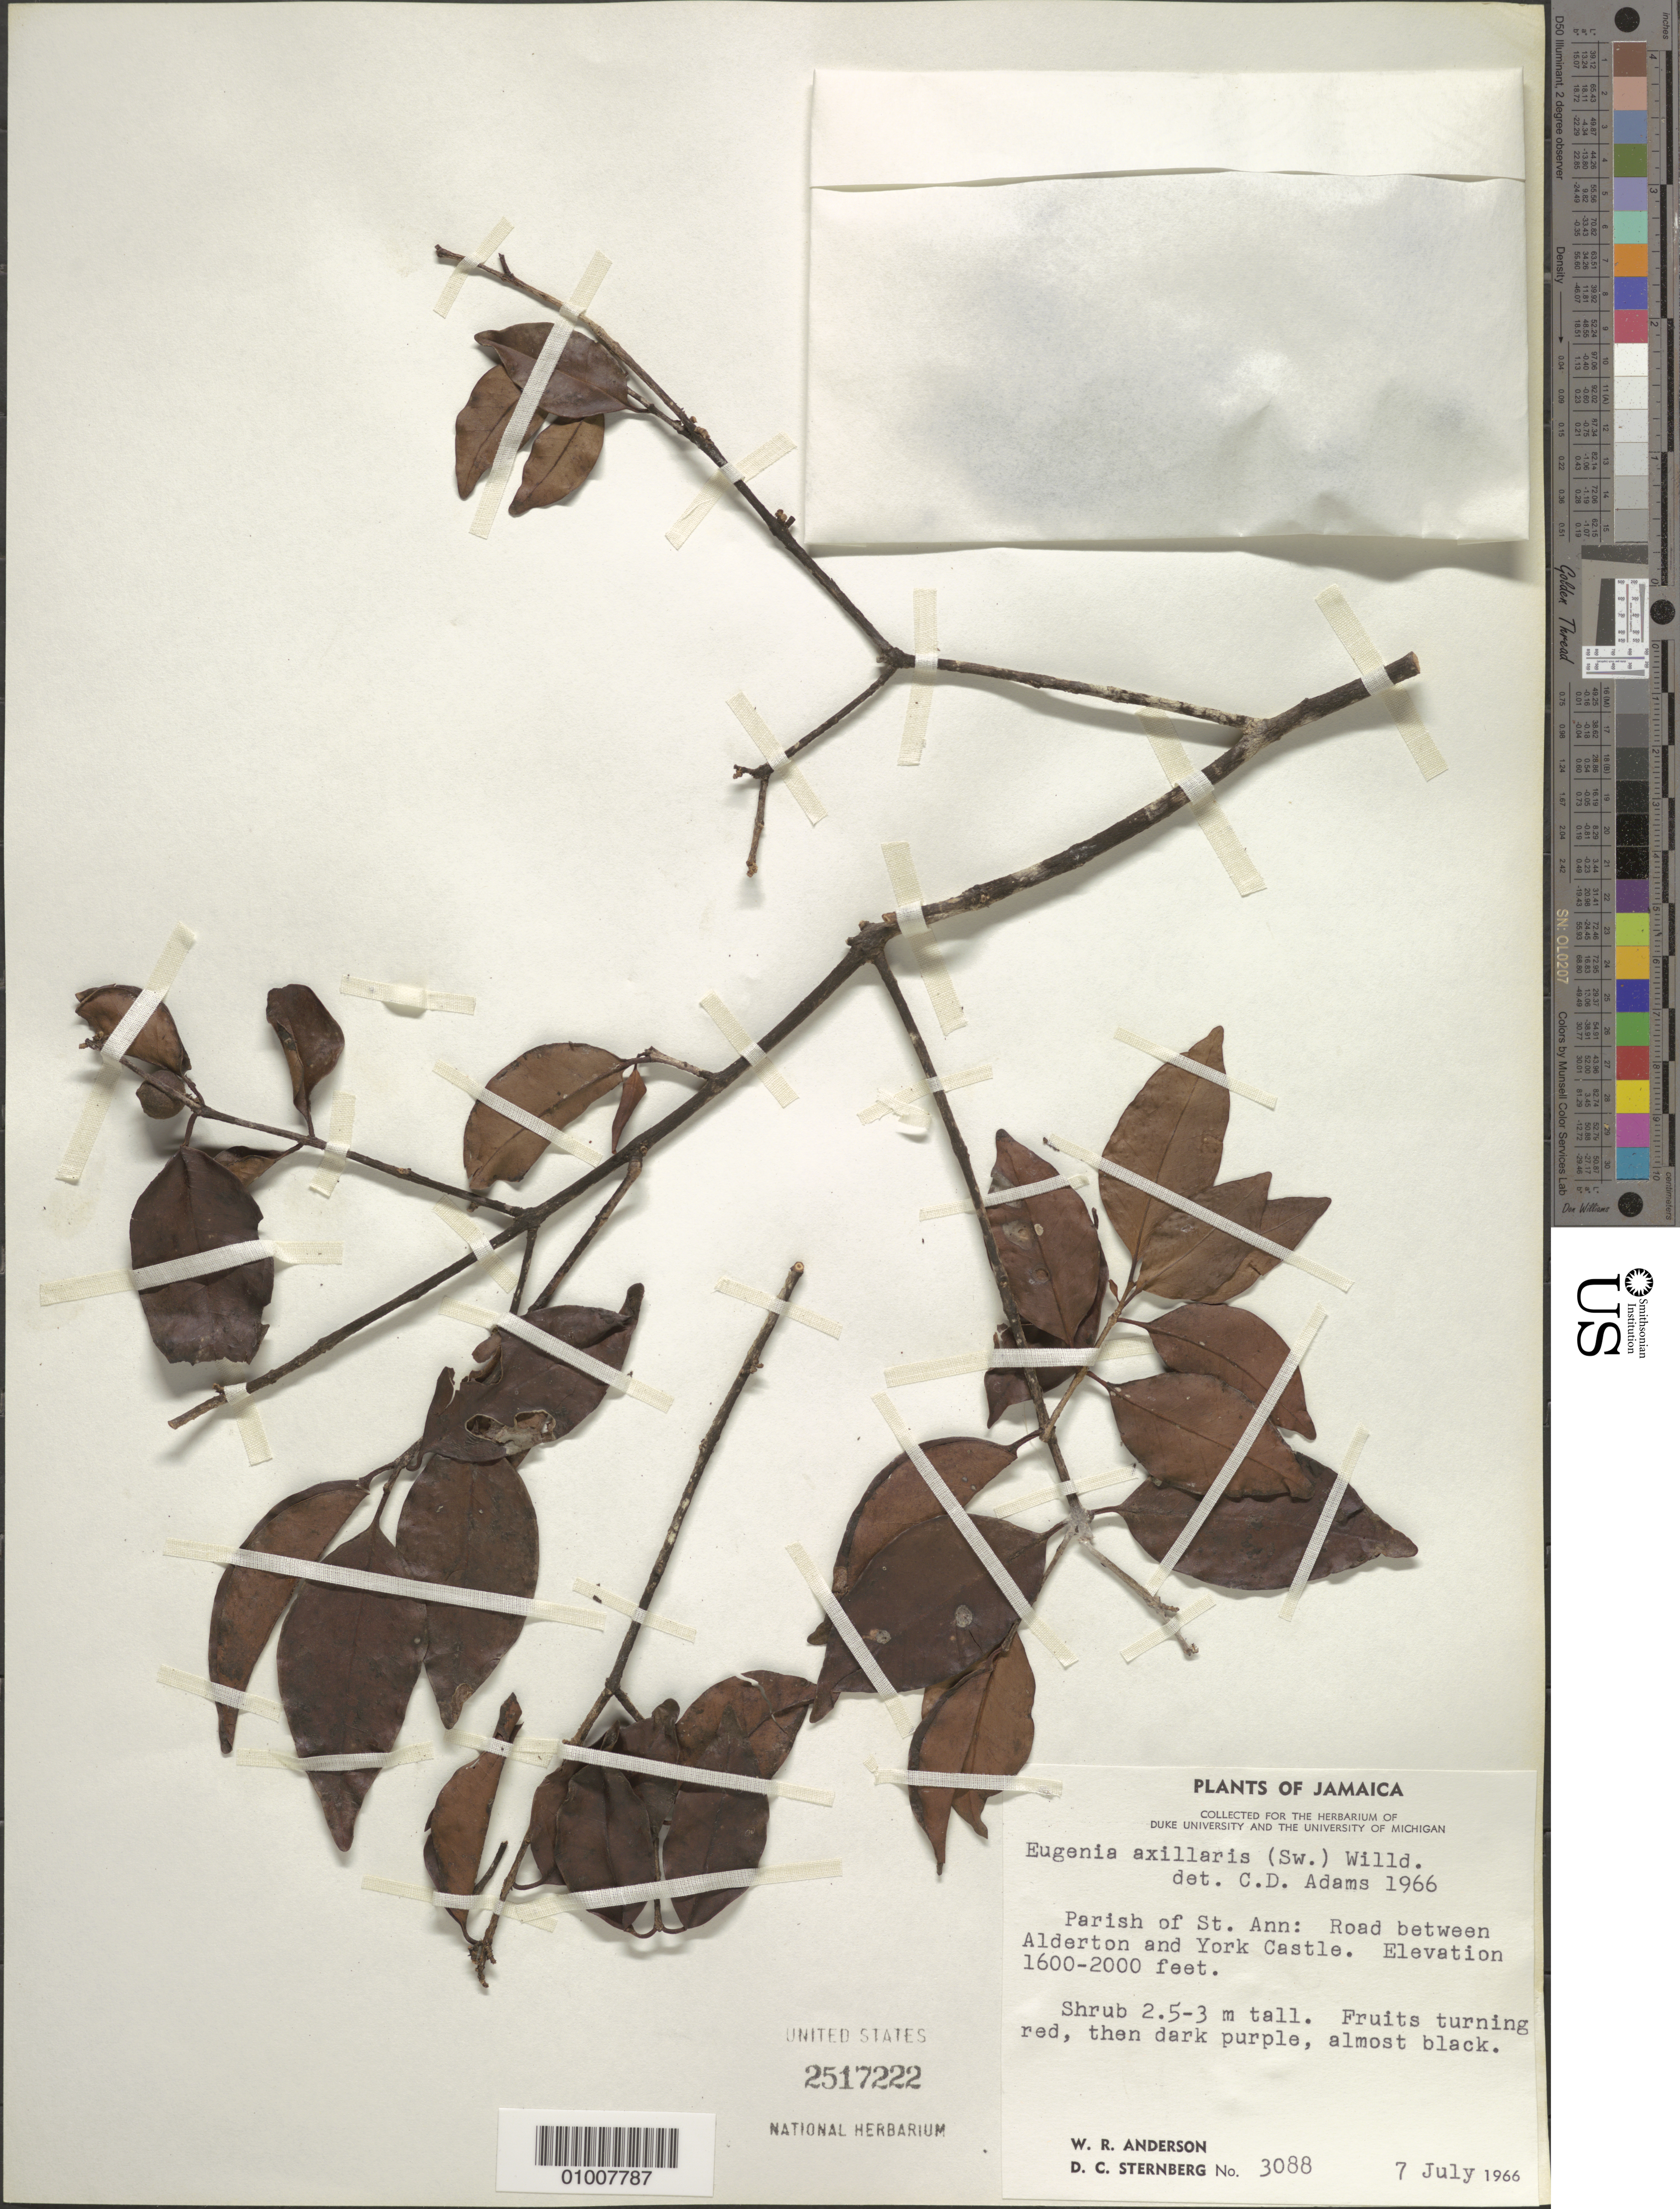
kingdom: Plantae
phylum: Tracheophyta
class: Magnoliopsida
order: Myrtales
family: Myrtaceae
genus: Eugenia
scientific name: Eugenia axillaris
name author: (Sw.) Willd.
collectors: W. R. Anderson & D. Sternberg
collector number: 3088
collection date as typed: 07 Jul 1966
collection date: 1966-07-07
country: Jamaica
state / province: Saint Ann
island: Jamaica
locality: Road between Alderton and York Castle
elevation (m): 488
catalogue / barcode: US 2517222